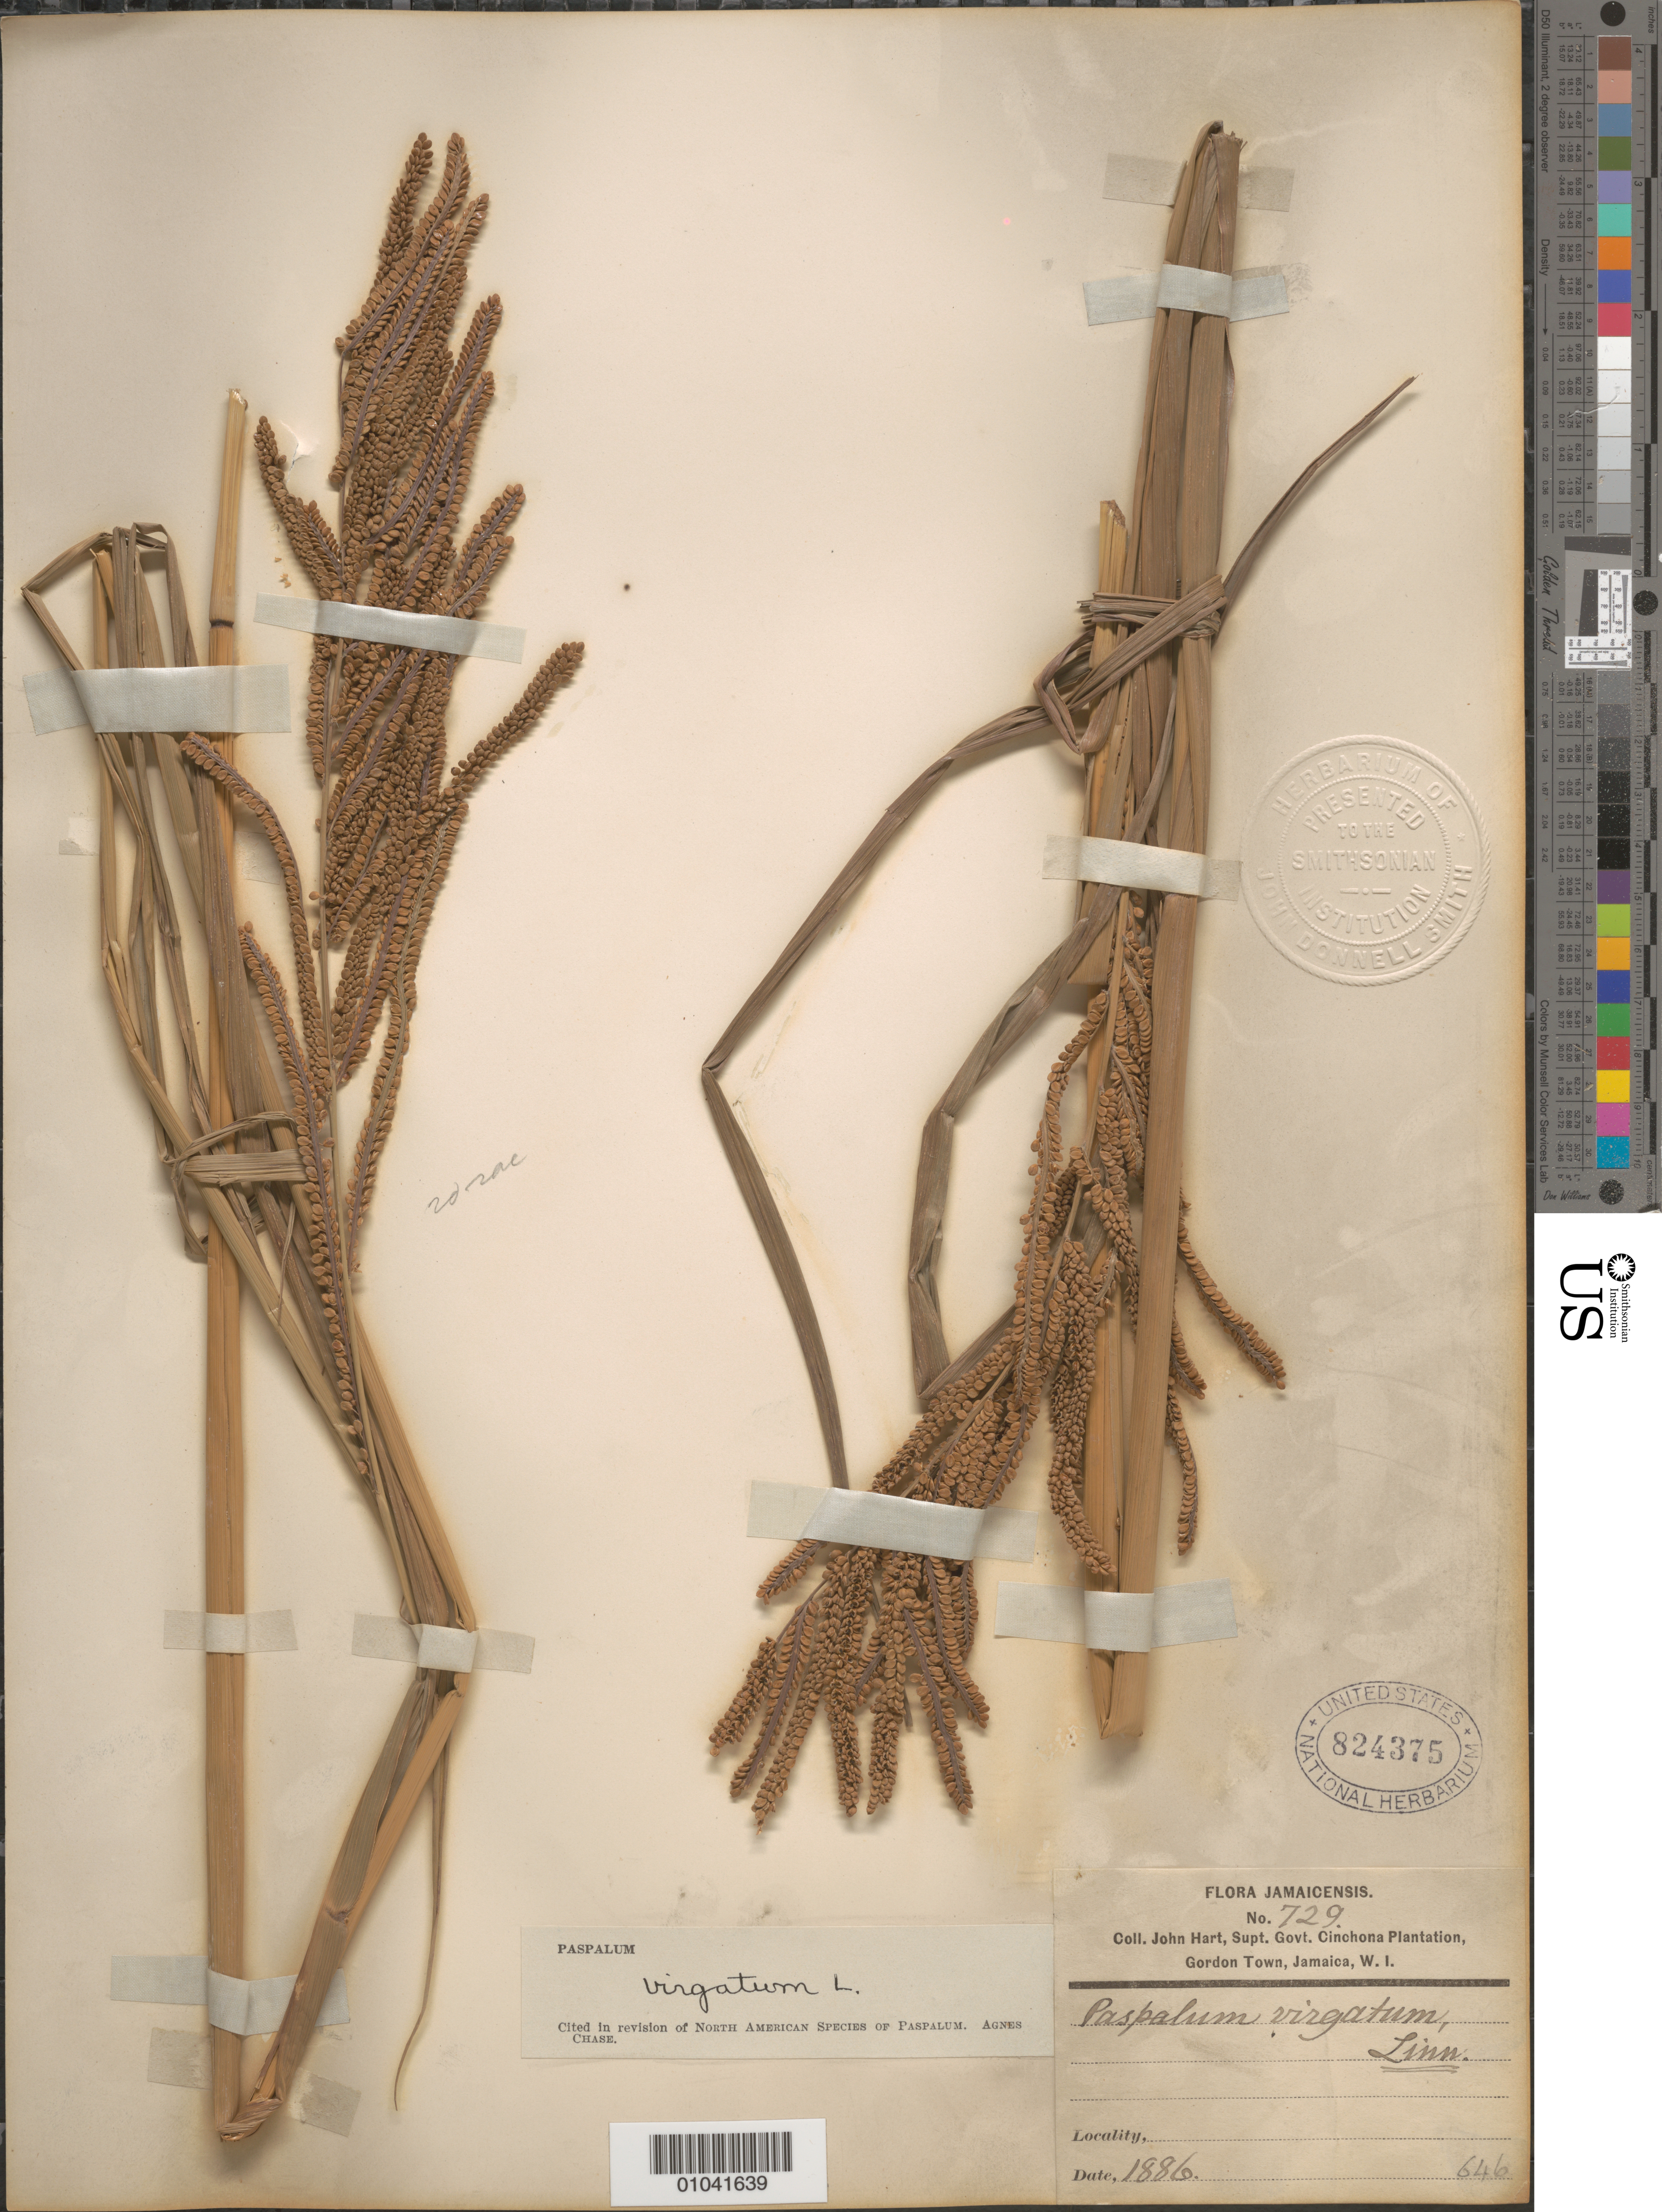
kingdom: Plantae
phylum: Tracheophyta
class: Liliopsida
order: Poales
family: Poaceae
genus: Paspalum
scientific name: Paspalum virgatum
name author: L.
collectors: J. Hart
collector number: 729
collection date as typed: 1886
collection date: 1886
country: Jamaica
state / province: Saint Andrew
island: Jamaica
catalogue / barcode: US 824375